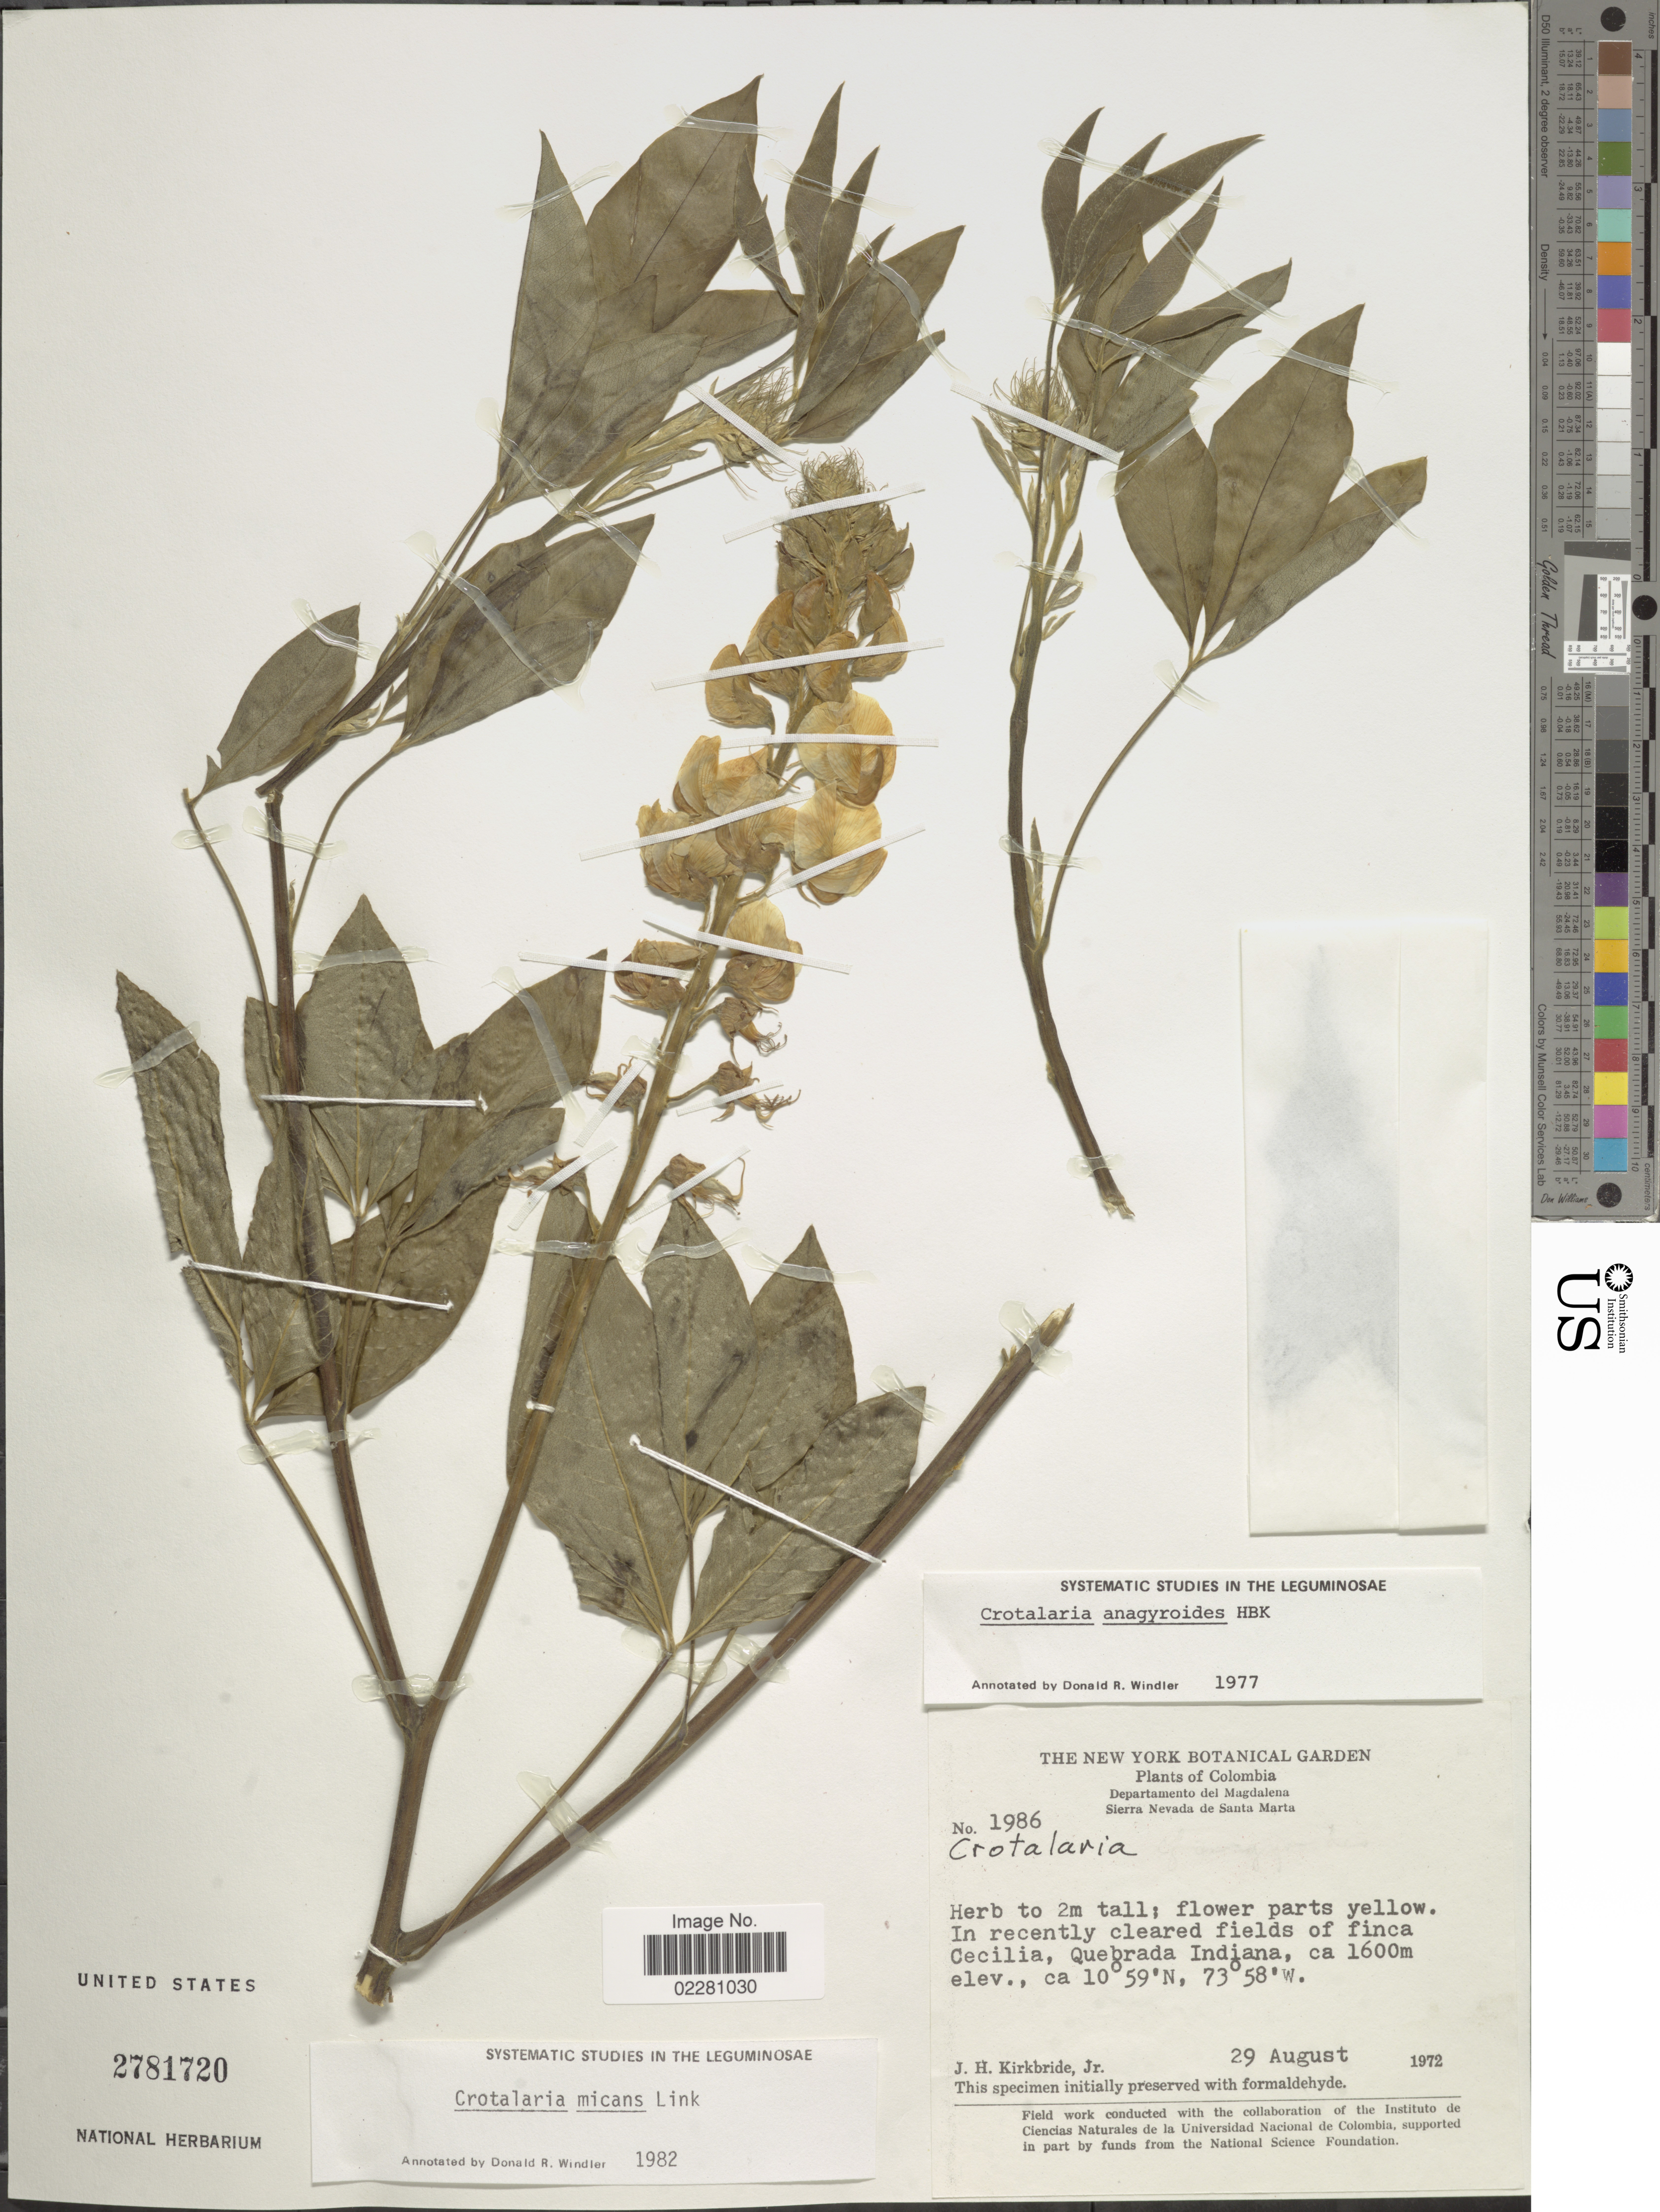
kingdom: Plantae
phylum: Tracheophyta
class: Magnoliopsida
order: Fabales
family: Fabaceae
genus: Crotalaria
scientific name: Crotalaria micans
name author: Link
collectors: J. H. Kirkbride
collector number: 1986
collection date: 1972-08-29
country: Colombia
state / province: Magdalena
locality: Sierra Nevada de Santa Marta, Cecilia, Quebrada Indiana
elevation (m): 1600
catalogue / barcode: US 2781720